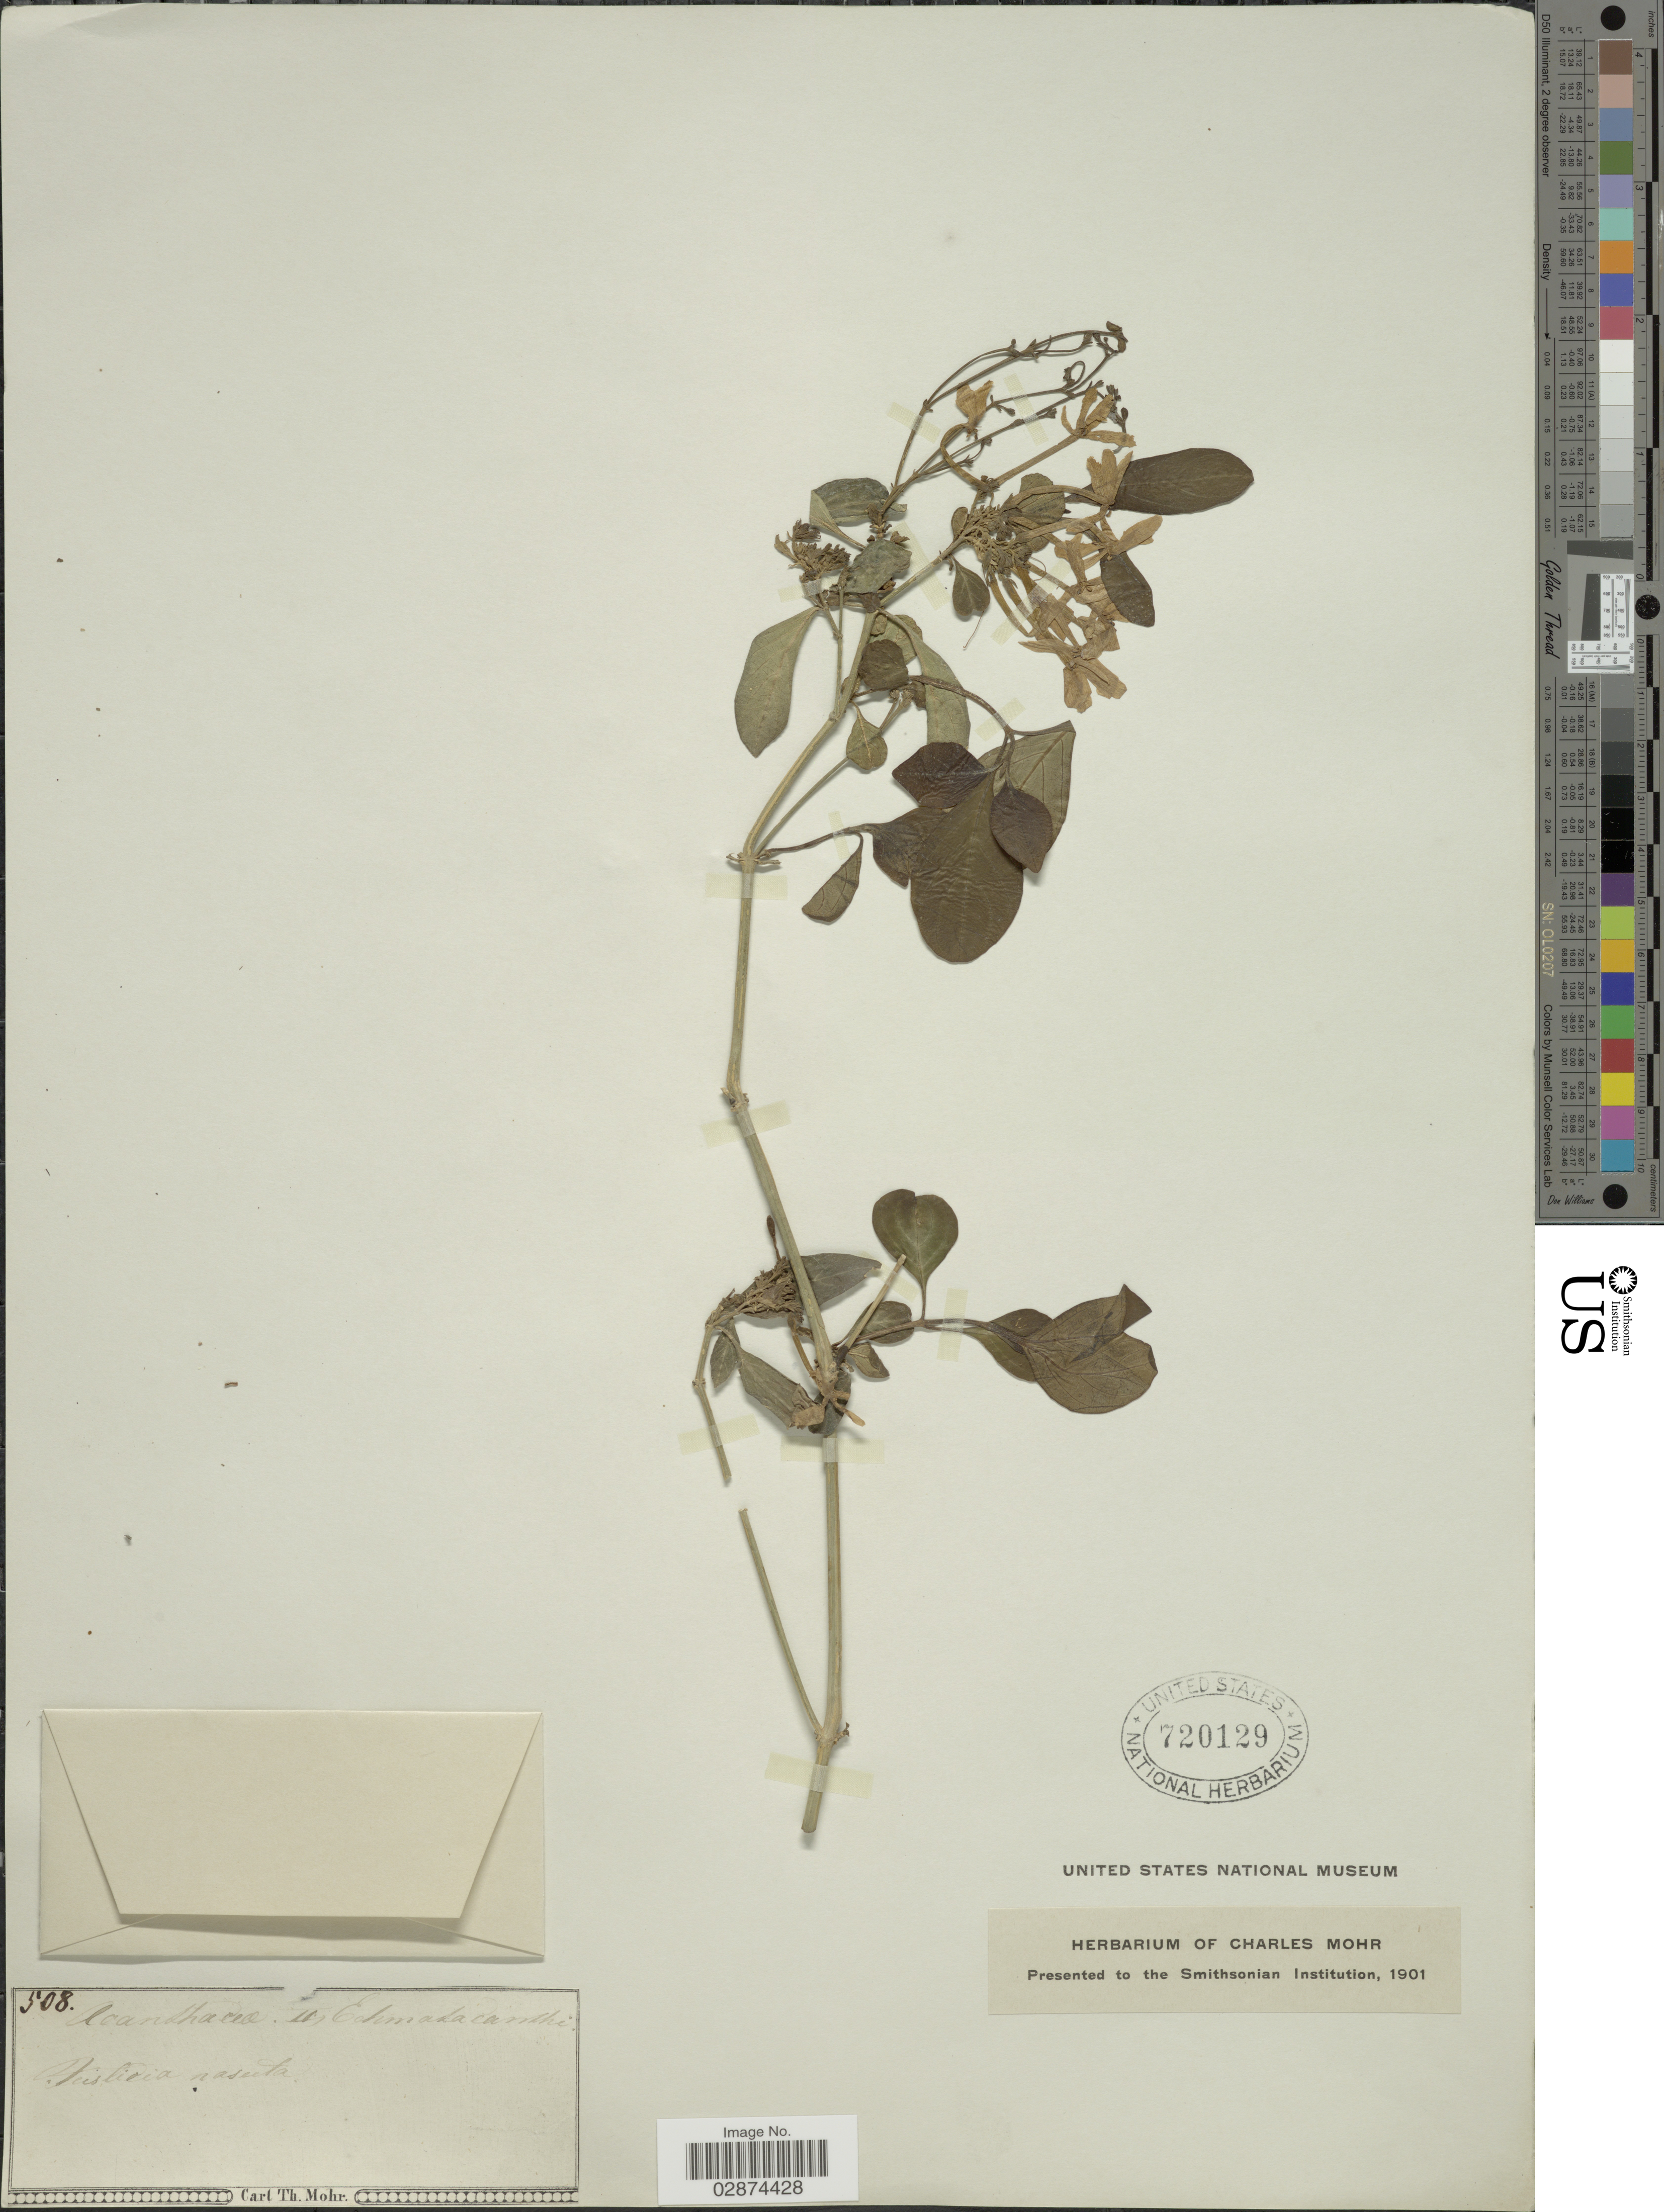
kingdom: Plantae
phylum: Tracheophyta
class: Magnoliopsida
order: Lamiales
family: Acanthaceae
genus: Rhinacanthus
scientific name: Rhinacanthus nasutus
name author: (L.) Kurz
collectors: ex herb. Charles Mohr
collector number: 508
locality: [illegible text].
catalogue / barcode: US 720129